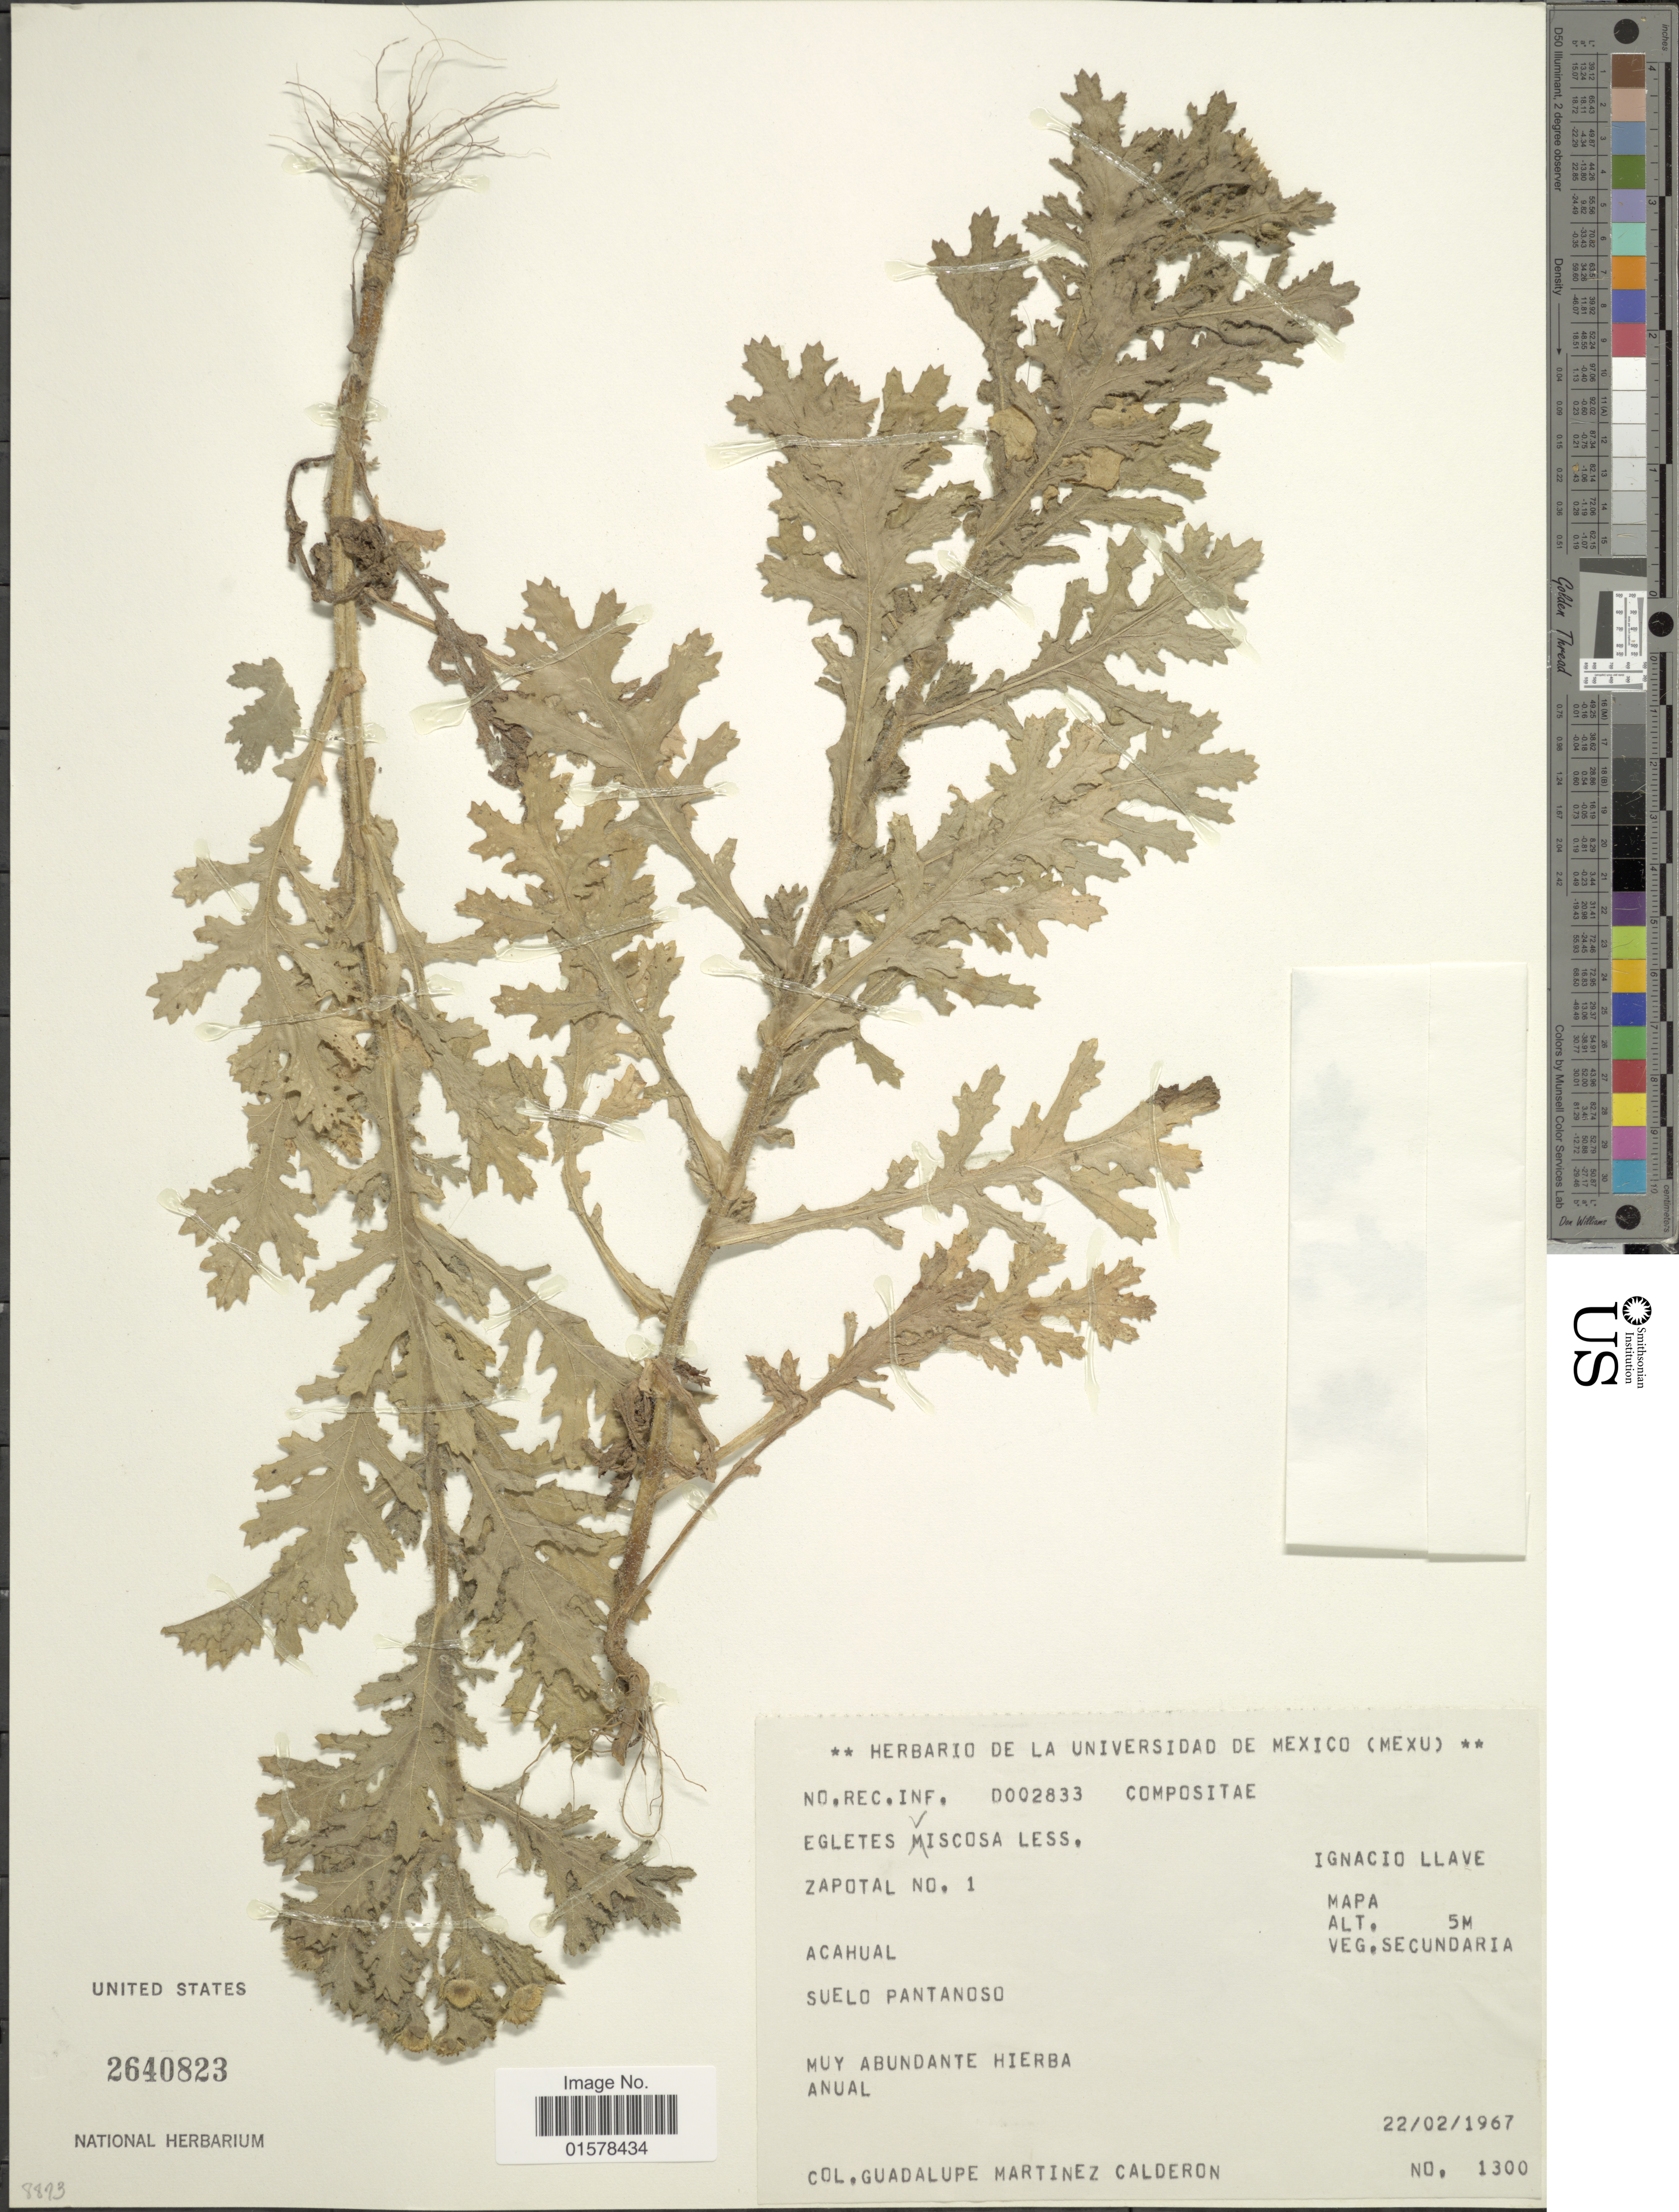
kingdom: Plantae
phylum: Tracheophyta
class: Magnoliopsida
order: Asterales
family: Asteraceae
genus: Egletes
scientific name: Egletes viscosa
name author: (L.) Less.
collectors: G. Martinez-C.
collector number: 1300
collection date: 1967-02-22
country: Mexico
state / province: Veracruz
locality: Acahual, Suelo Pantanoso. Mapa. Ignacio Llave. Muy abundante hieba anual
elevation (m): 5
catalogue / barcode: US 2640823